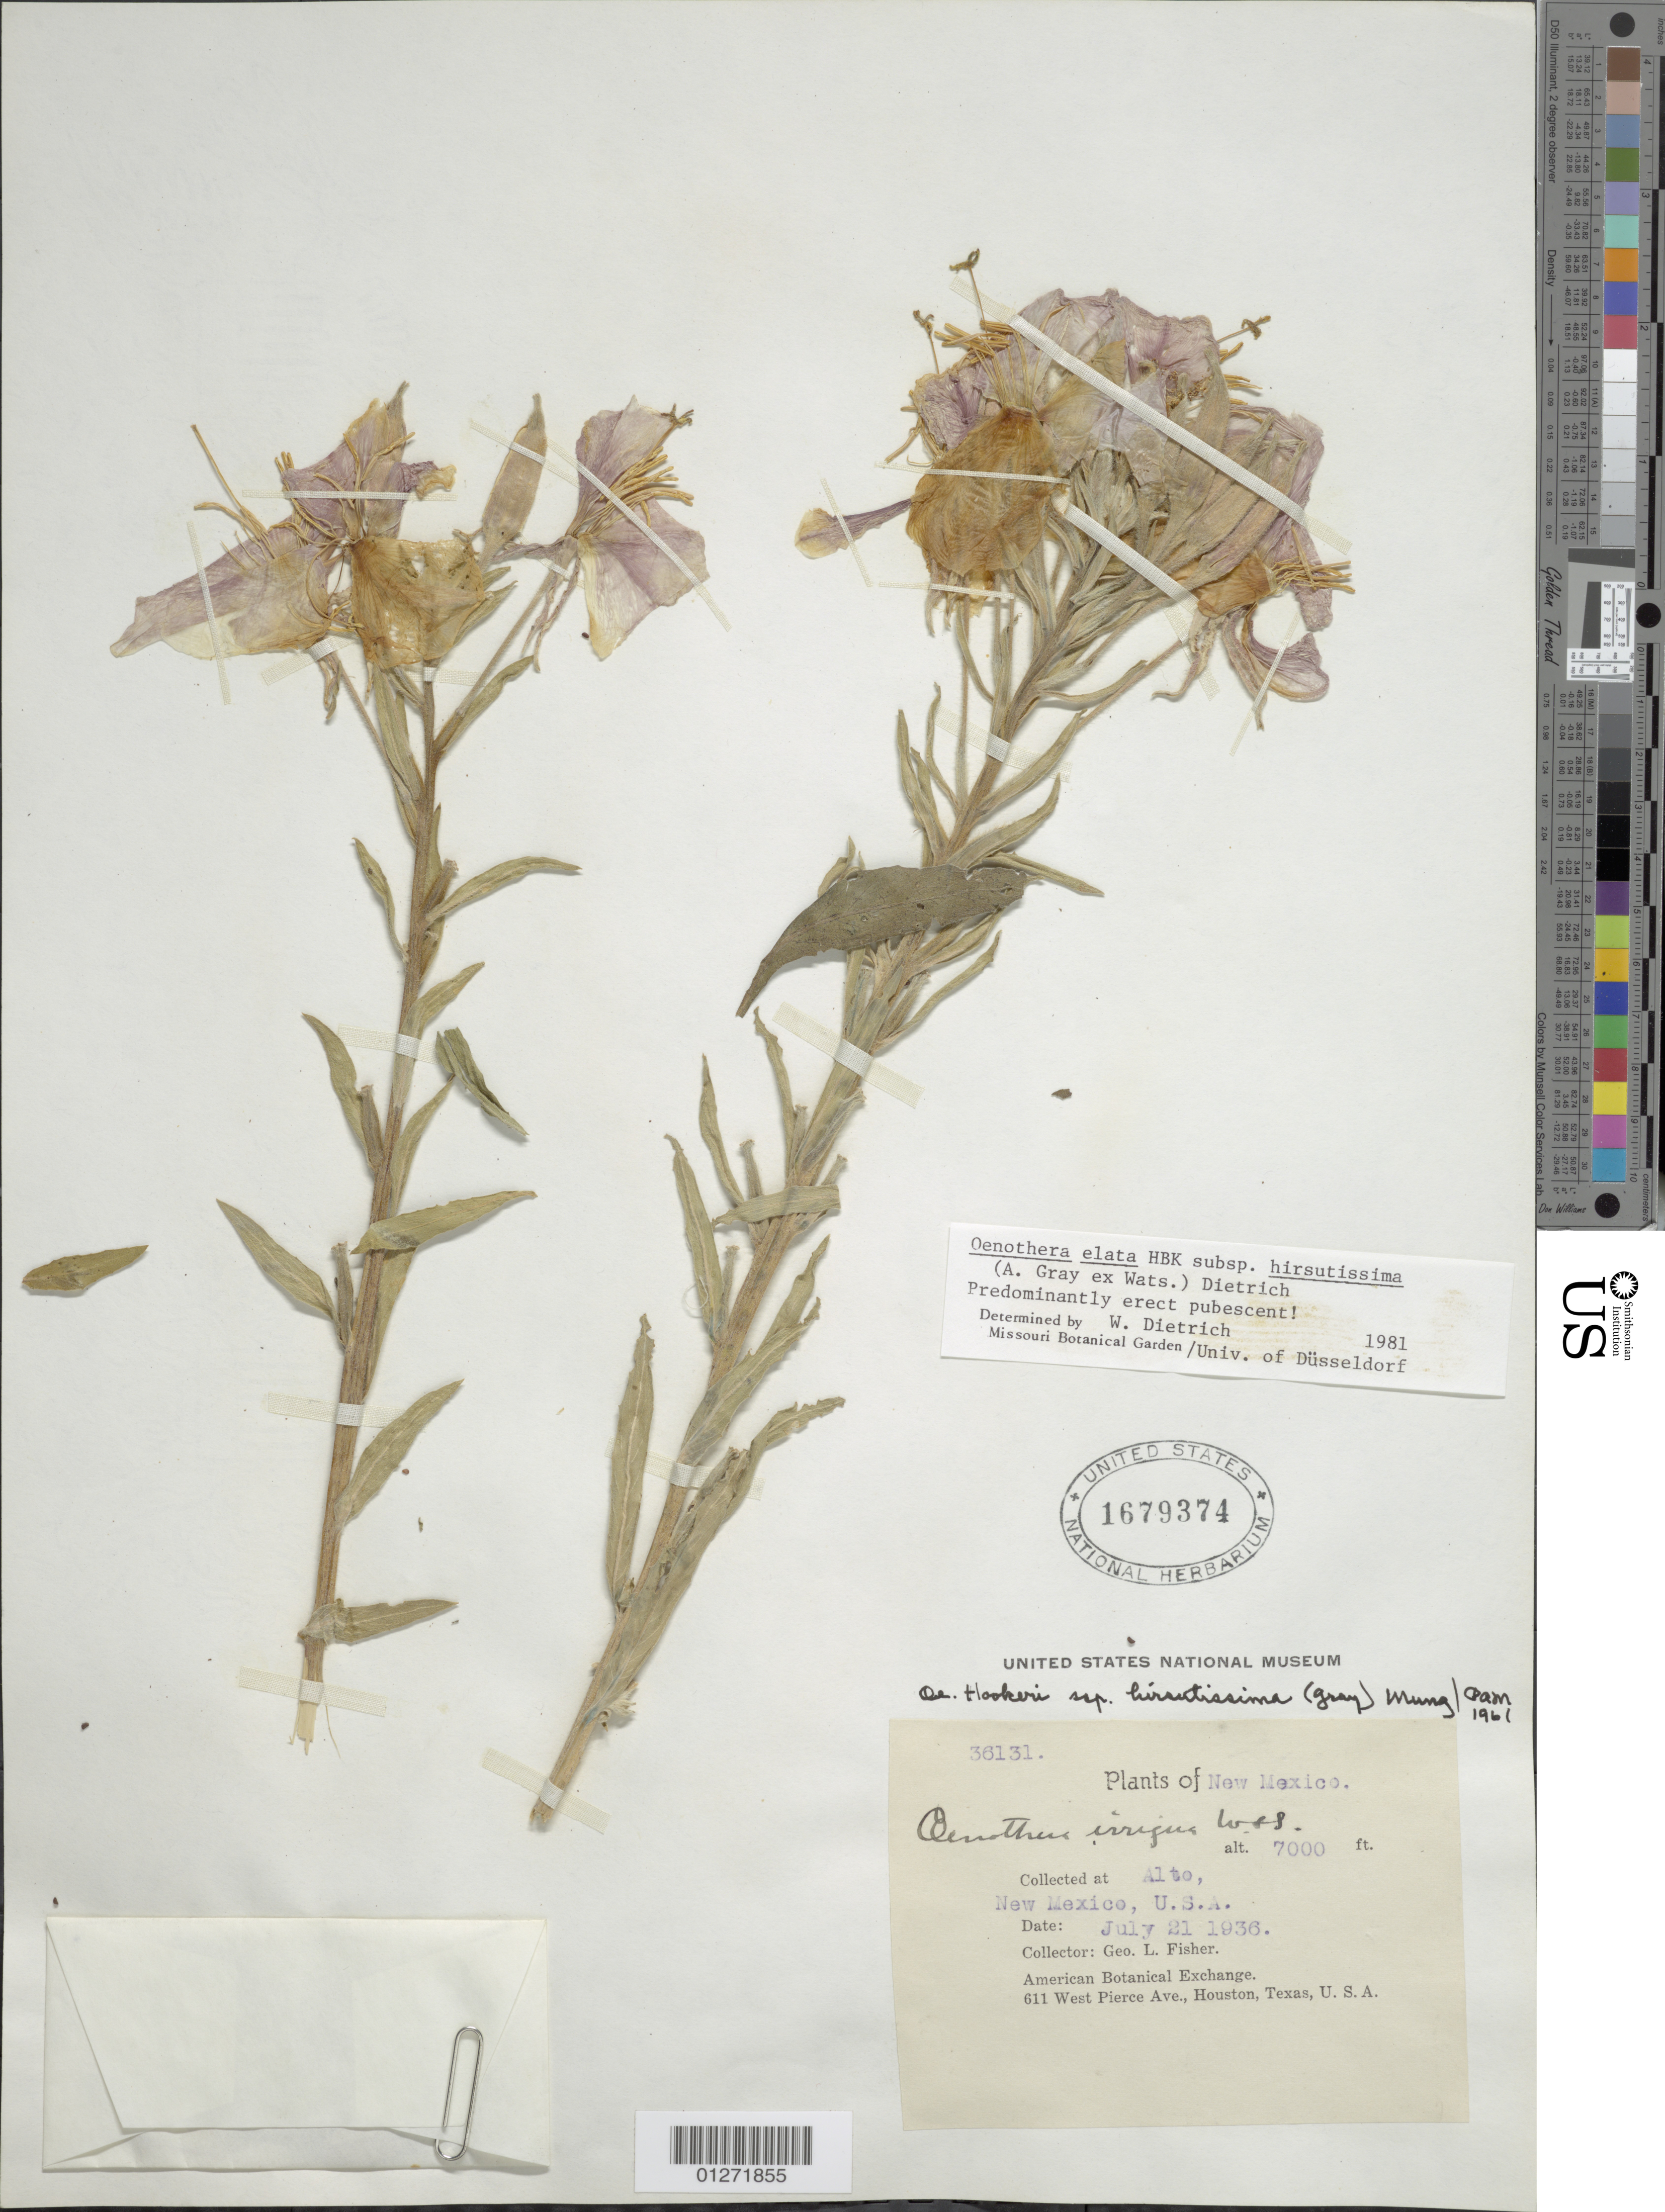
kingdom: Plantae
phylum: Tracheophyta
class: Magnoliopsida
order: Myrtales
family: Onagraceae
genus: Oenothera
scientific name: Oenothera elata subsp. hirsutissima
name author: (A. Gray ex S. Watson) W. Dietr.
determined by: Dietrich, W.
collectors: G. L. Fisher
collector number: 36131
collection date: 1936-07-21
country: United States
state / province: New Mexico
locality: Alto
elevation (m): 2134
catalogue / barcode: US 1679374